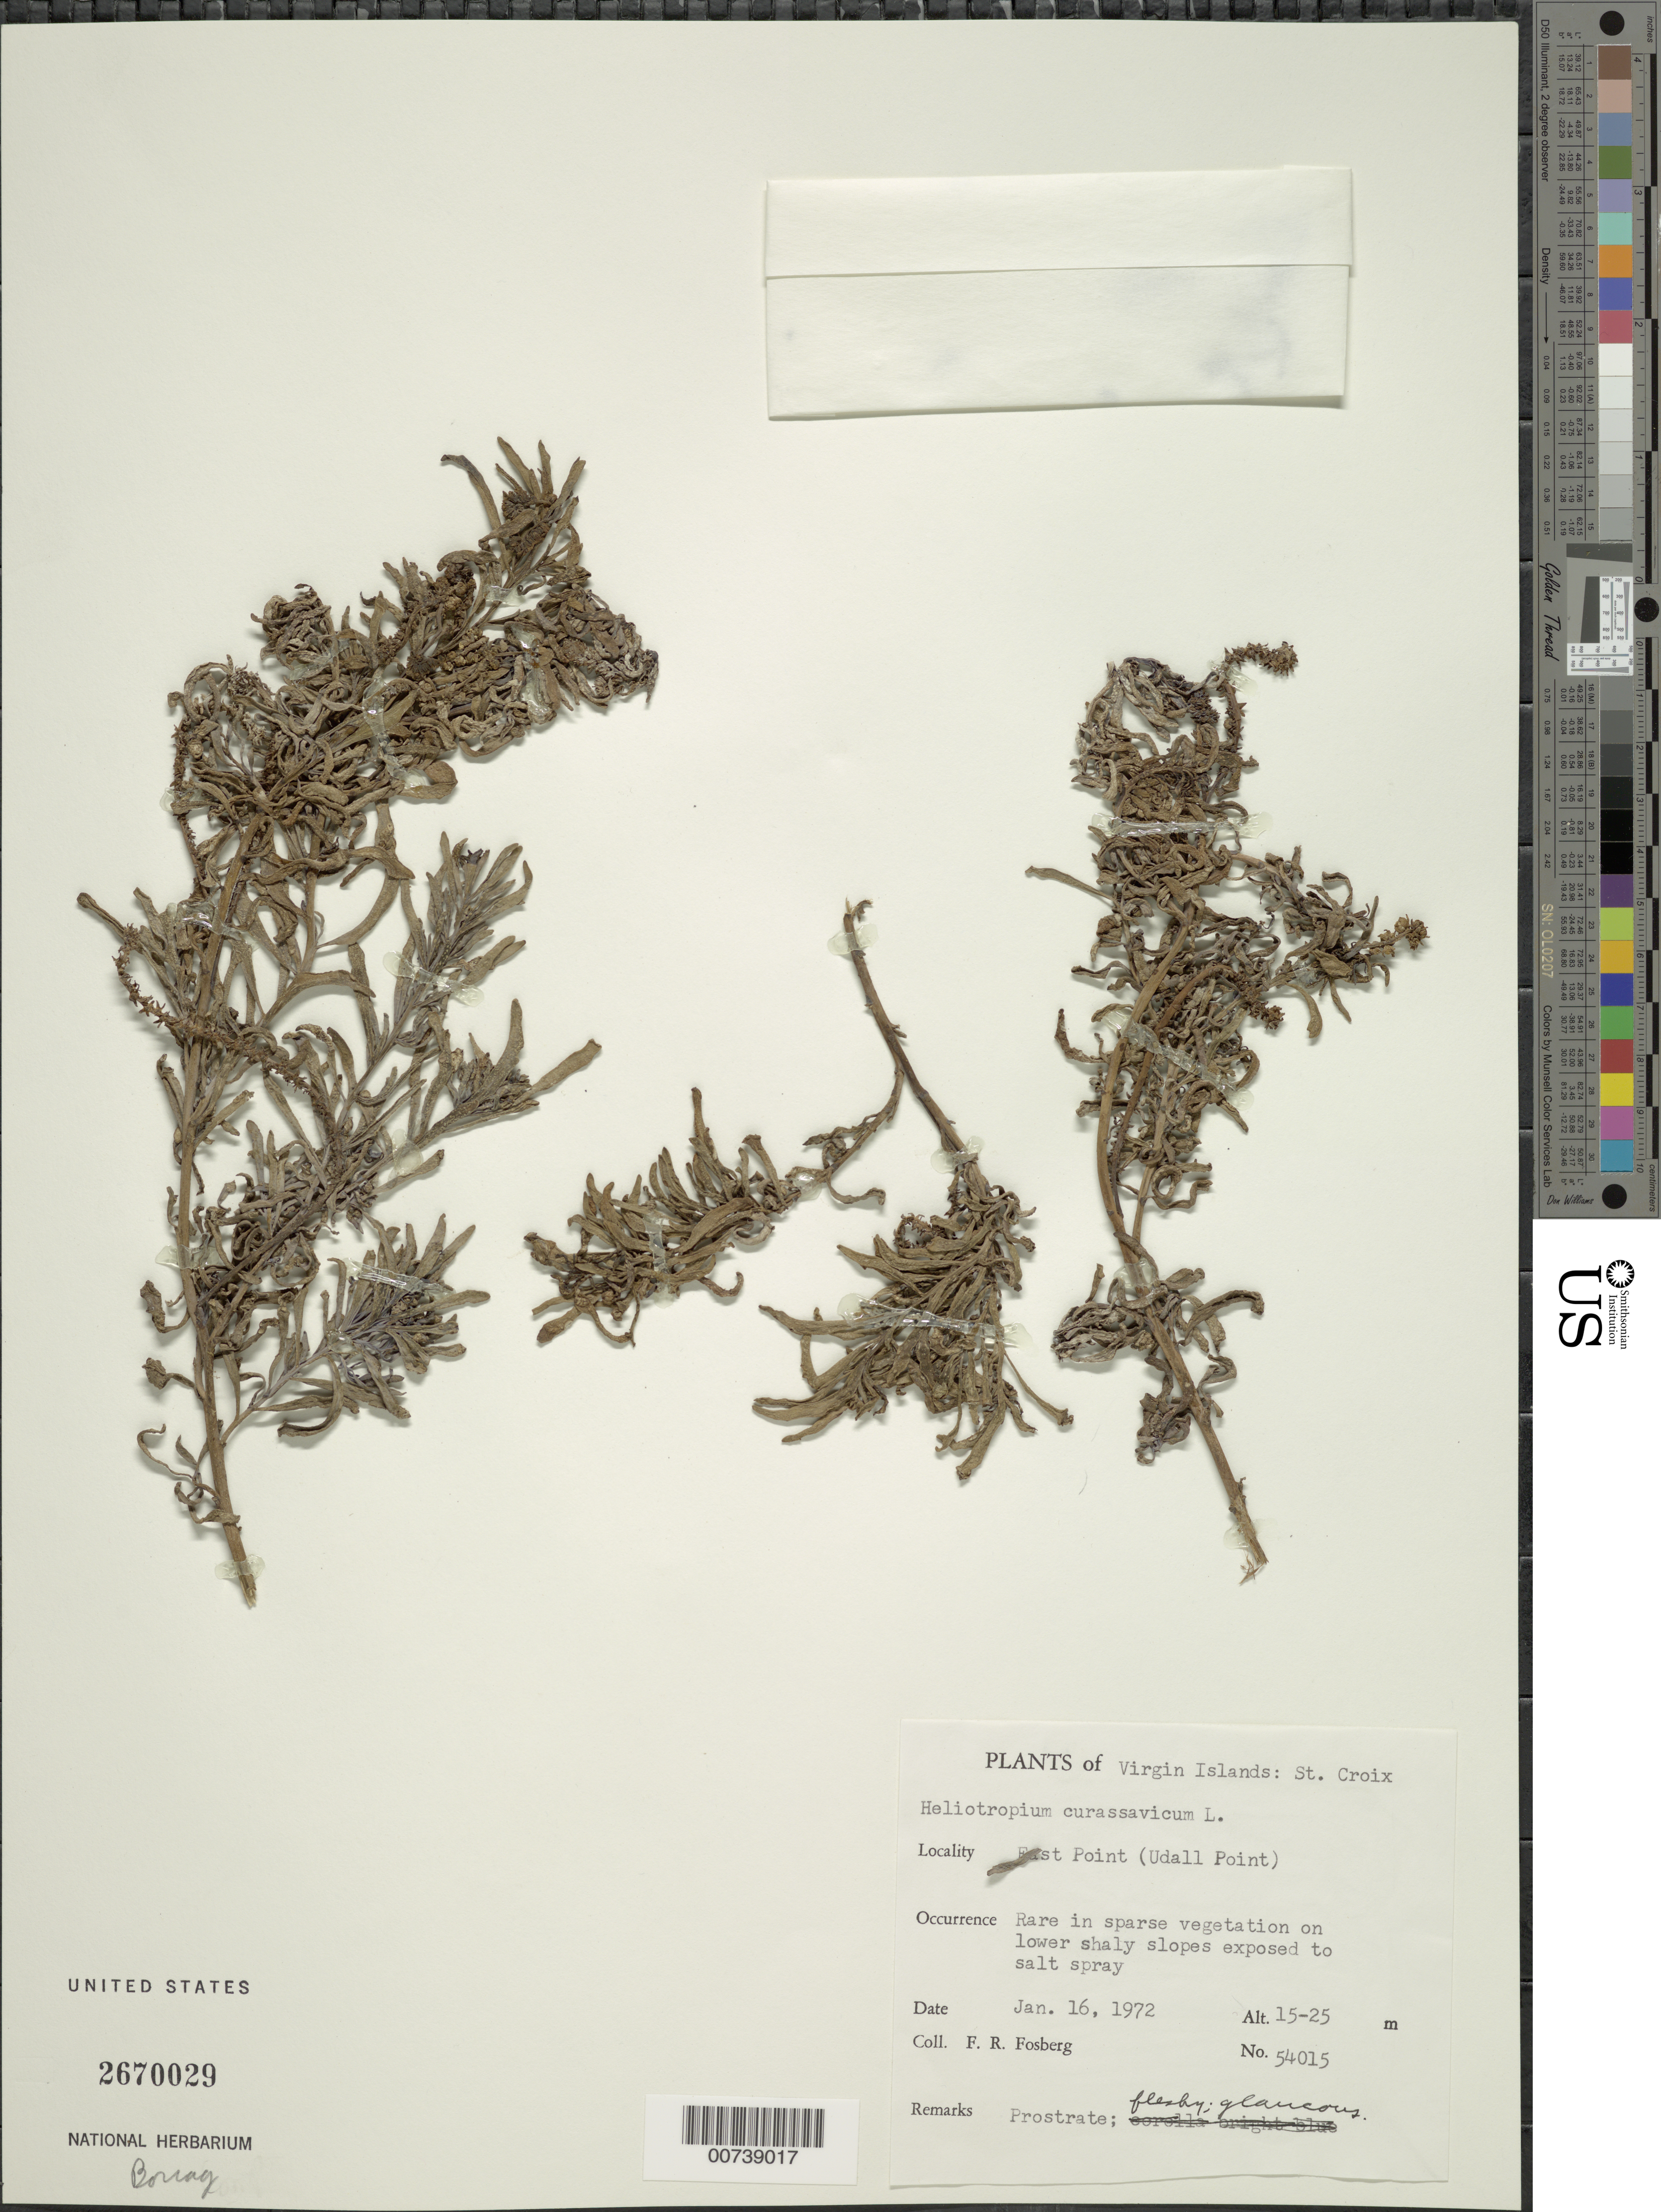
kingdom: Plantae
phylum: Tracheophyta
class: Magnoliopsida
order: Boraginales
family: Heliotropiaceae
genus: Heliotropium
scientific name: Heliotropium curassavicum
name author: L.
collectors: F. R. Fosberg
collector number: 54015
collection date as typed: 16 Jan 1972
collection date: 1972-01-16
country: U.S. Virgin Islands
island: St. Croix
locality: East Point (Udall Point)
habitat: Rare in sparse vegetation on lower shaly slopes exposed to salt spray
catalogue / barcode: US 2670029